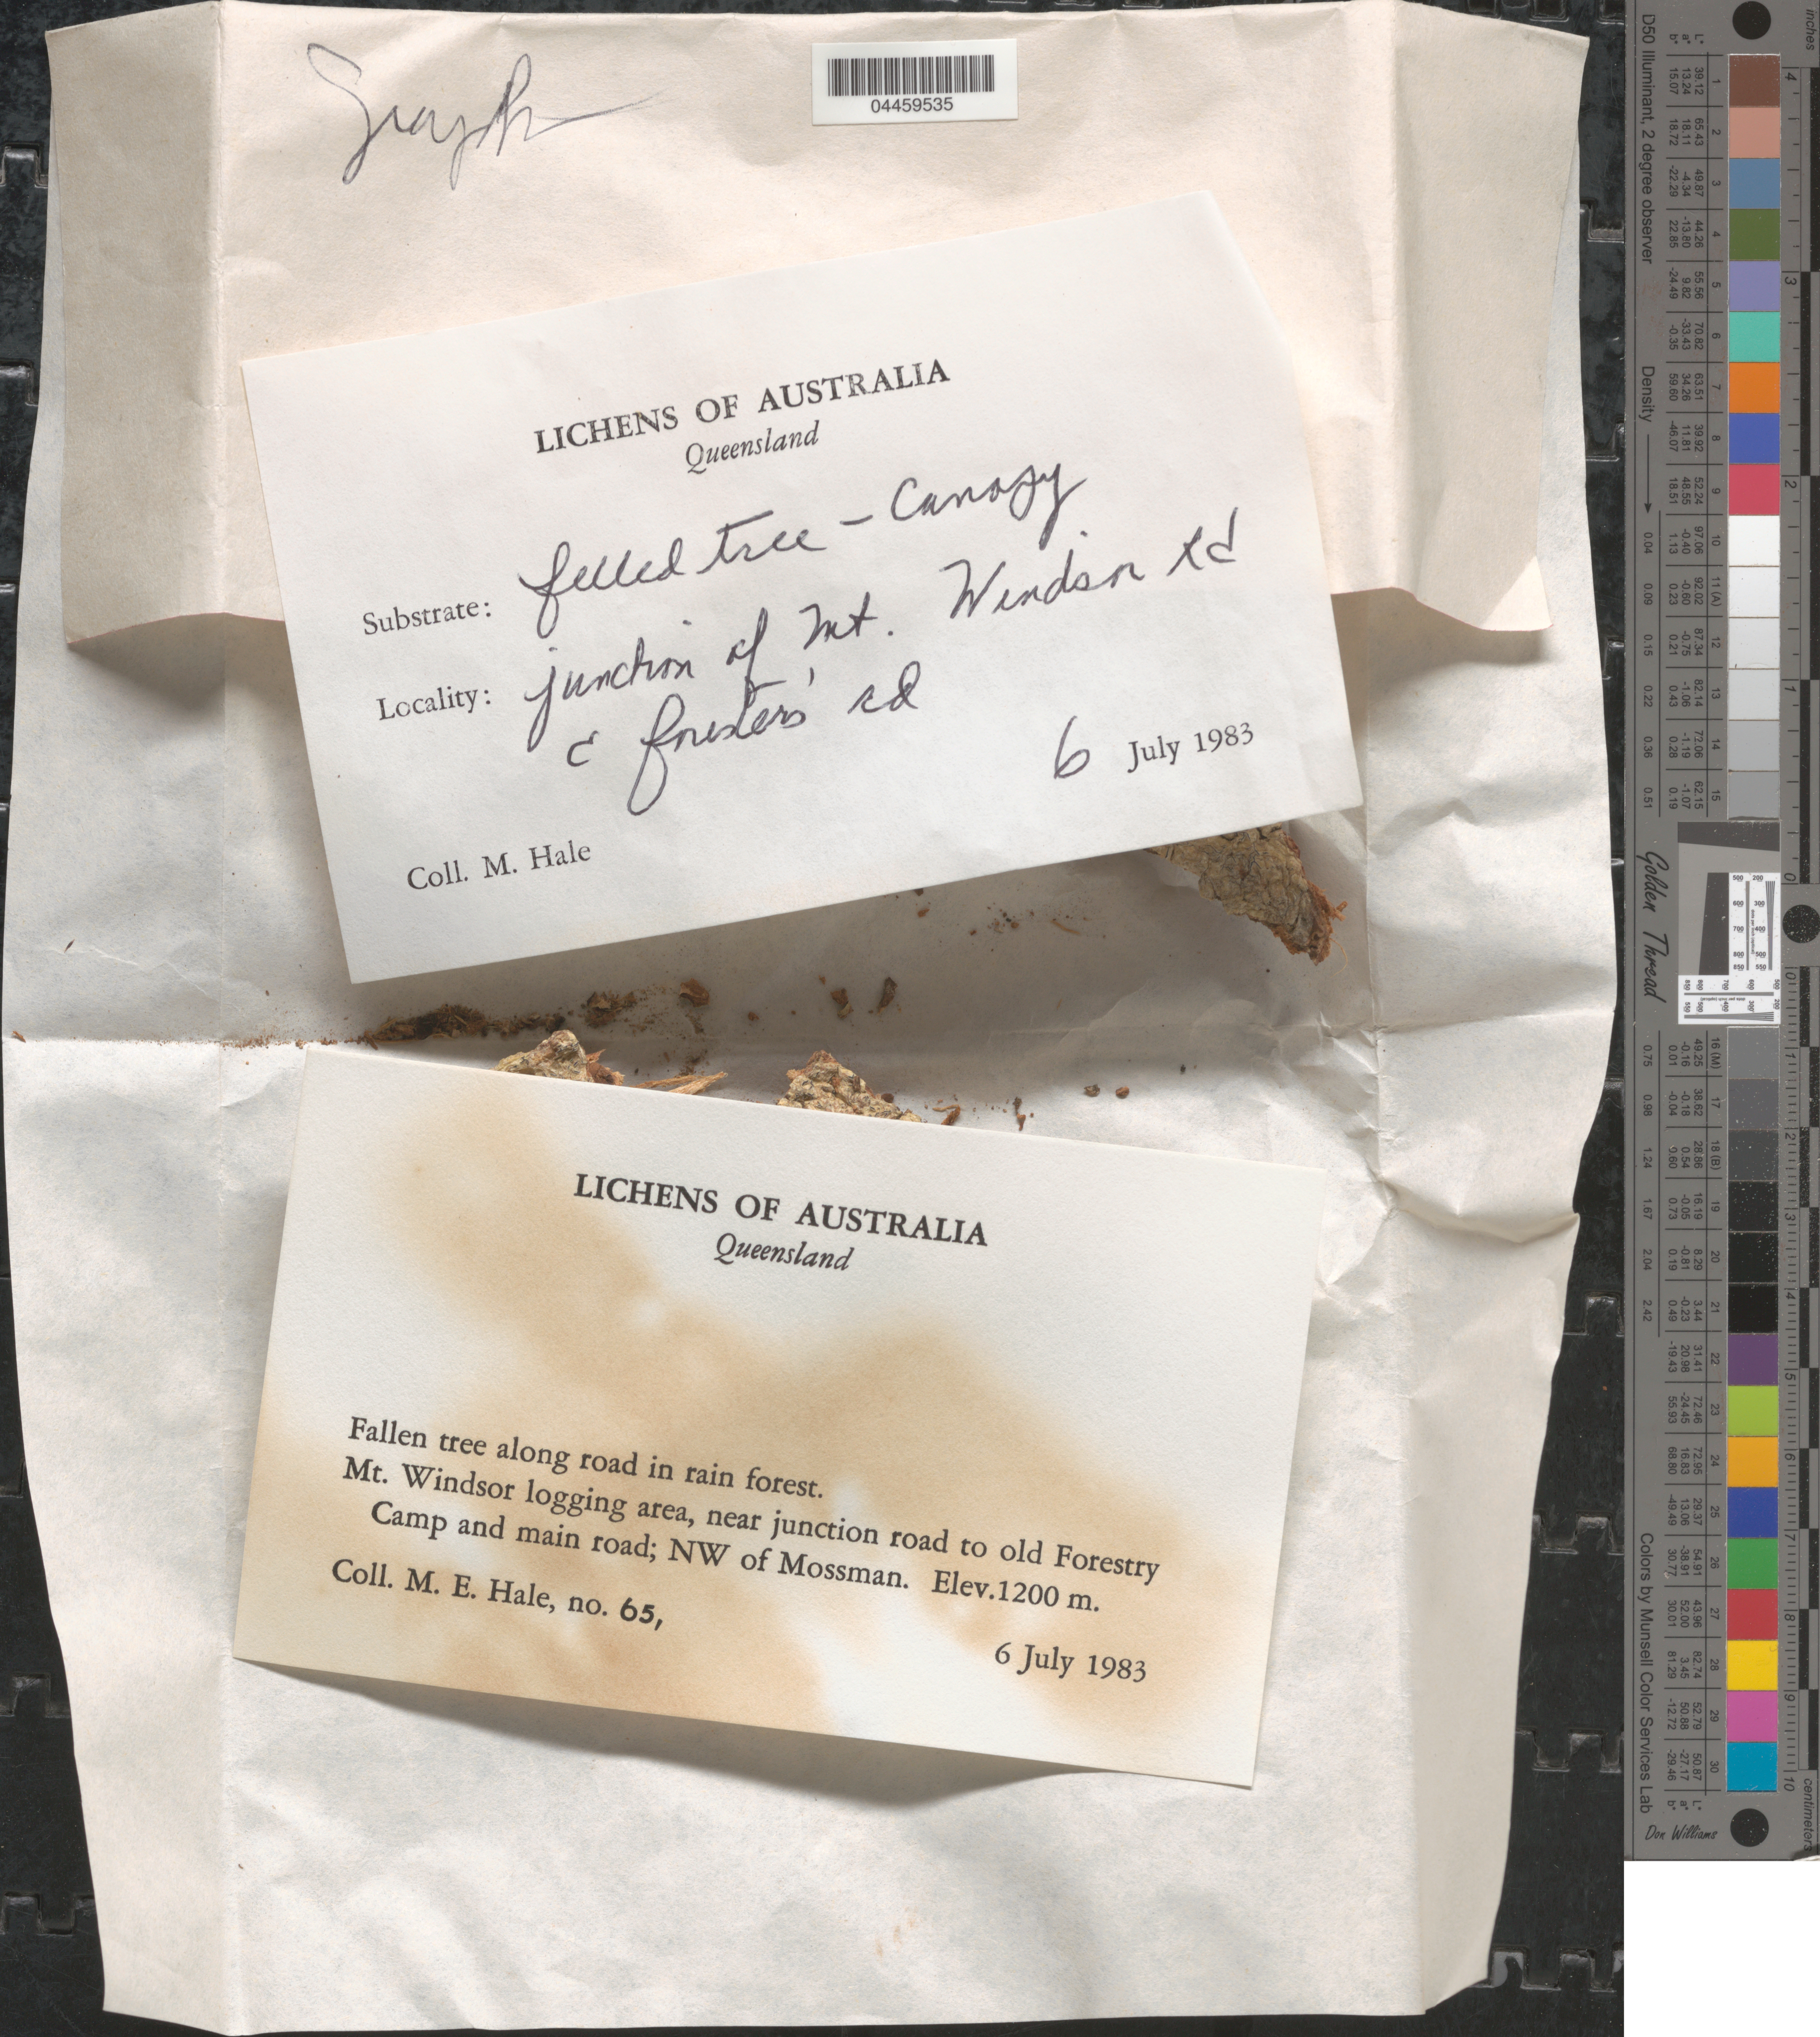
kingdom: Fungi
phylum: Ascomycota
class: Lecanoromycetes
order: Ostropales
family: Graphidaceae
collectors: M. Hale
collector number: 65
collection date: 1983-07-06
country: Australia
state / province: Queensland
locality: Mt. Windsor logging area near junction road to old Forestry Camp and main road; NW of Mossman.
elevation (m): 1200